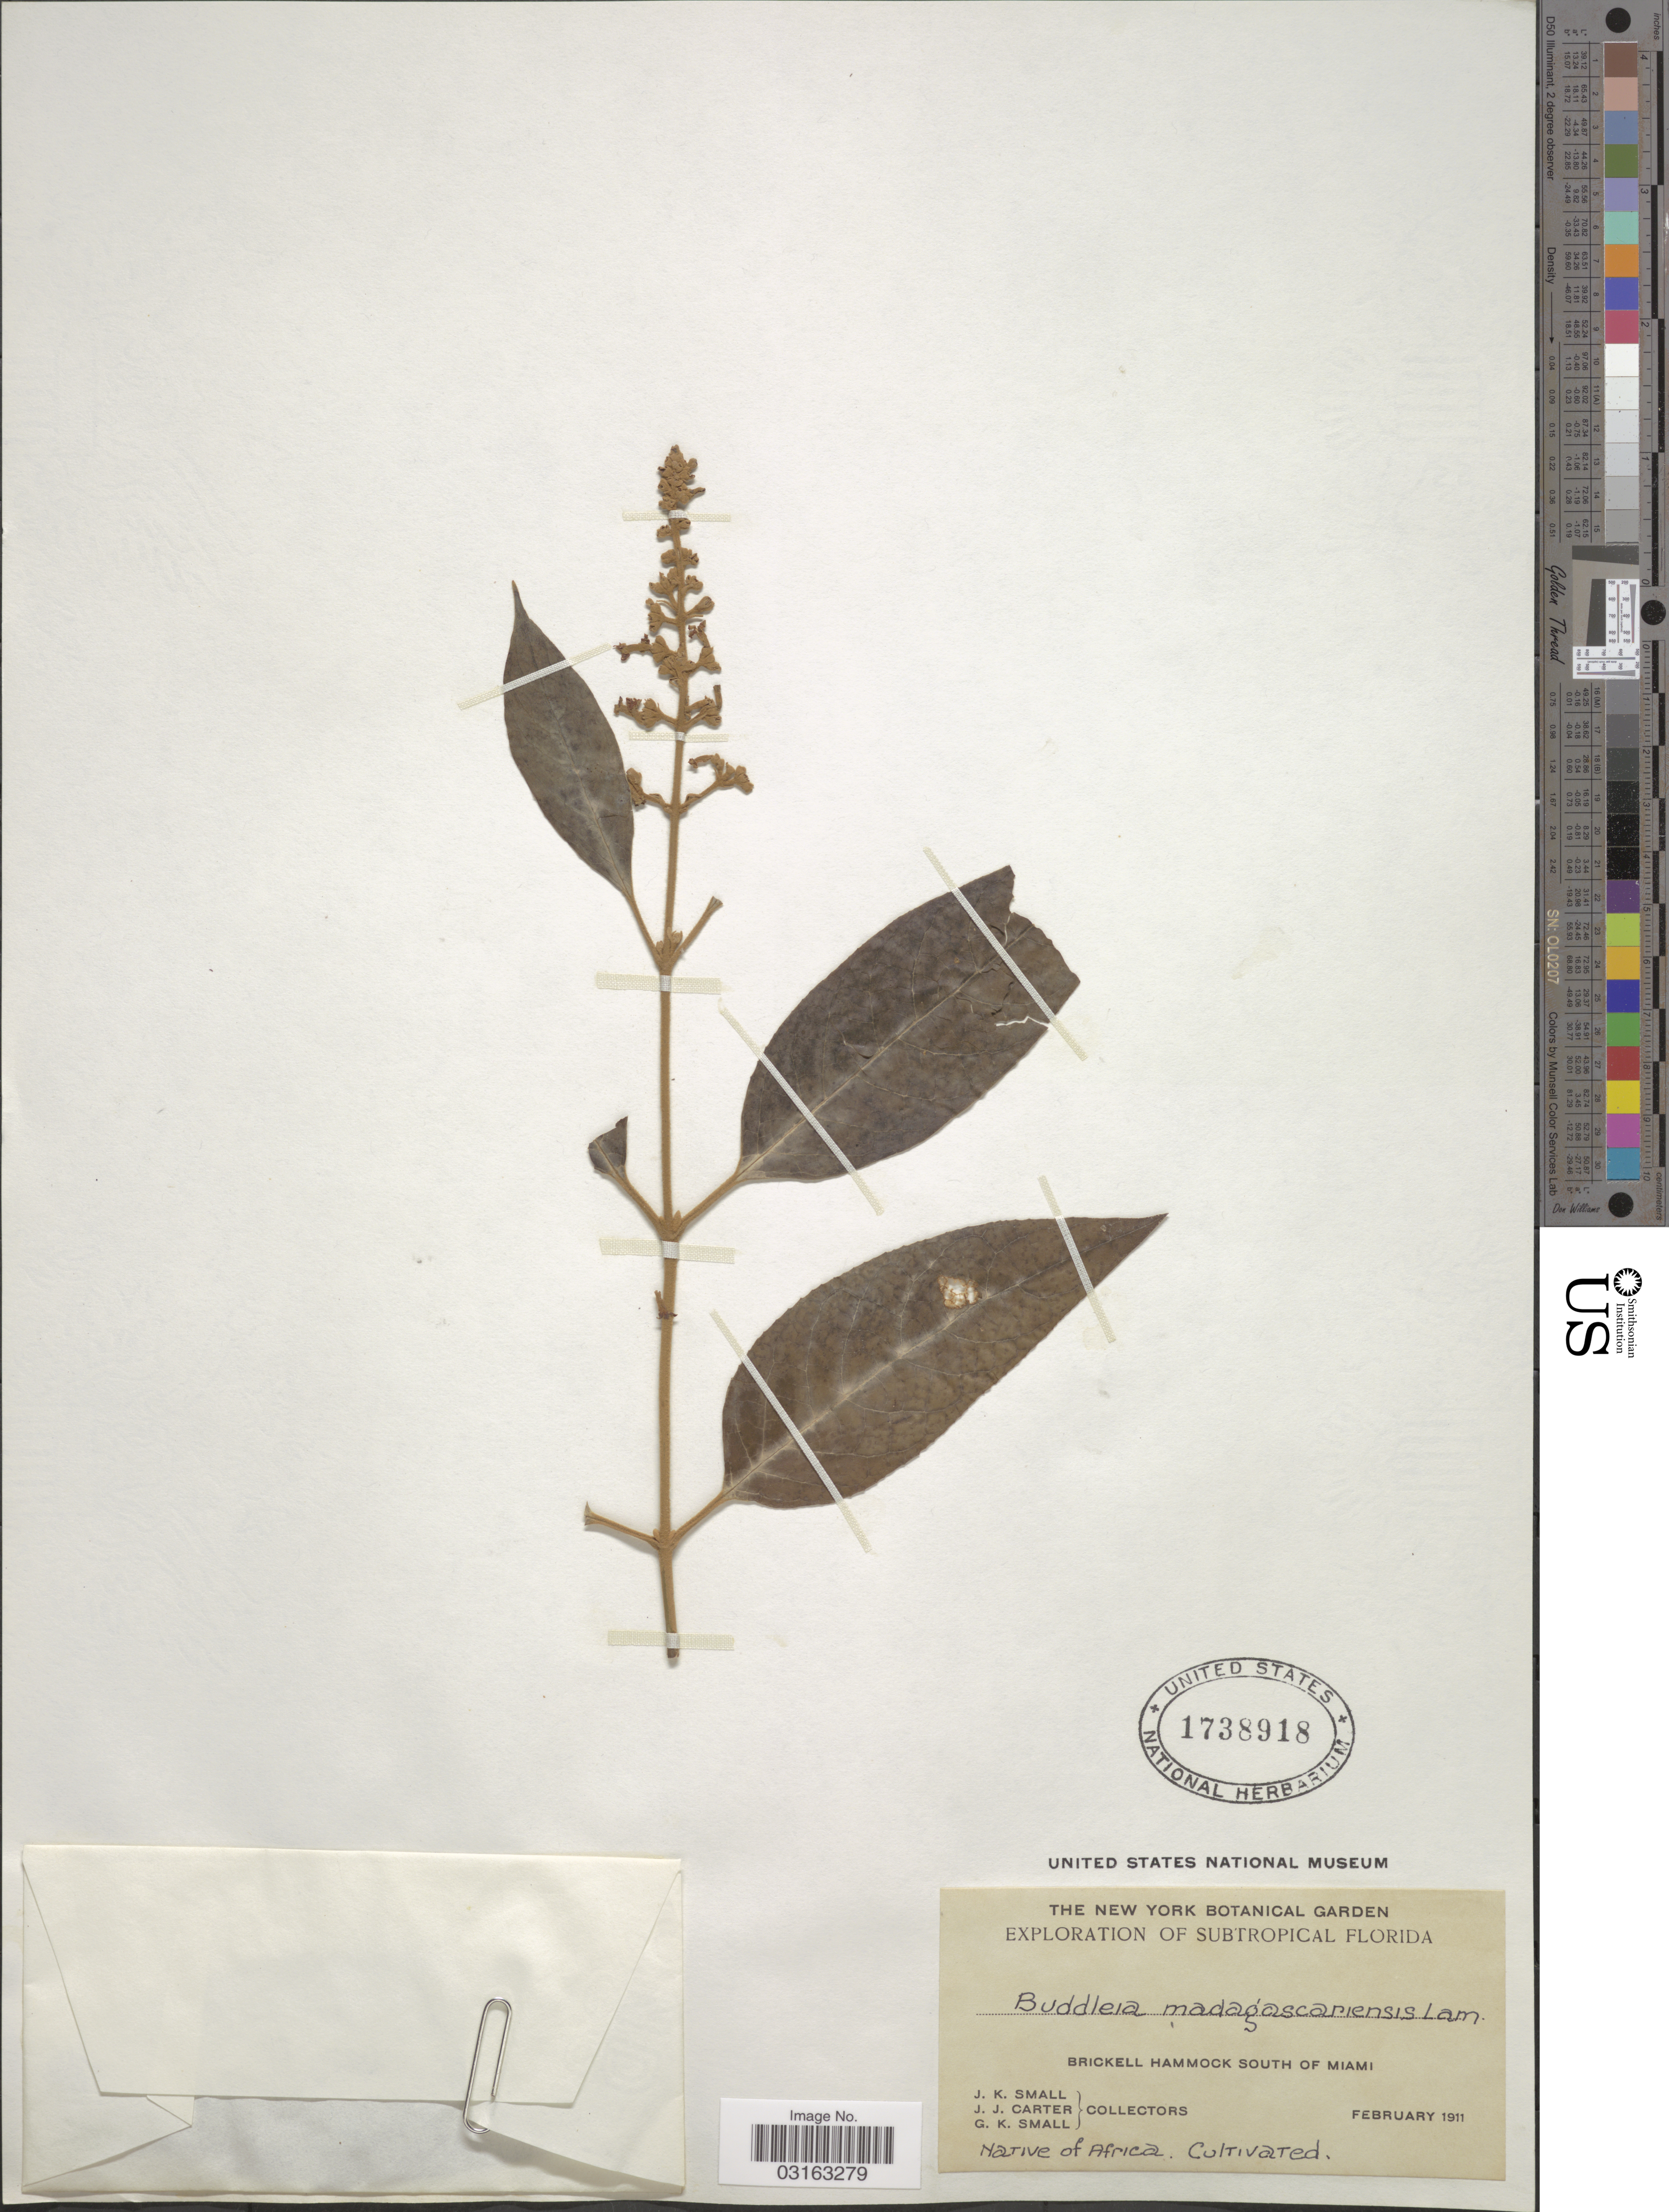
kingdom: Plantae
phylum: Tracheophyta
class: Magnoliopsida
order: Lamiales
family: Scrophulariaceae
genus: Buddleja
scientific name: Buddleja madagascariensis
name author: Lam.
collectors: J. K. Small, J. Carter & G. K. Small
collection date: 1911-02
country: United States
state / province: Florida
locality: Brickell Hammock south of Miami.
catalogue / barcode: US 1738918